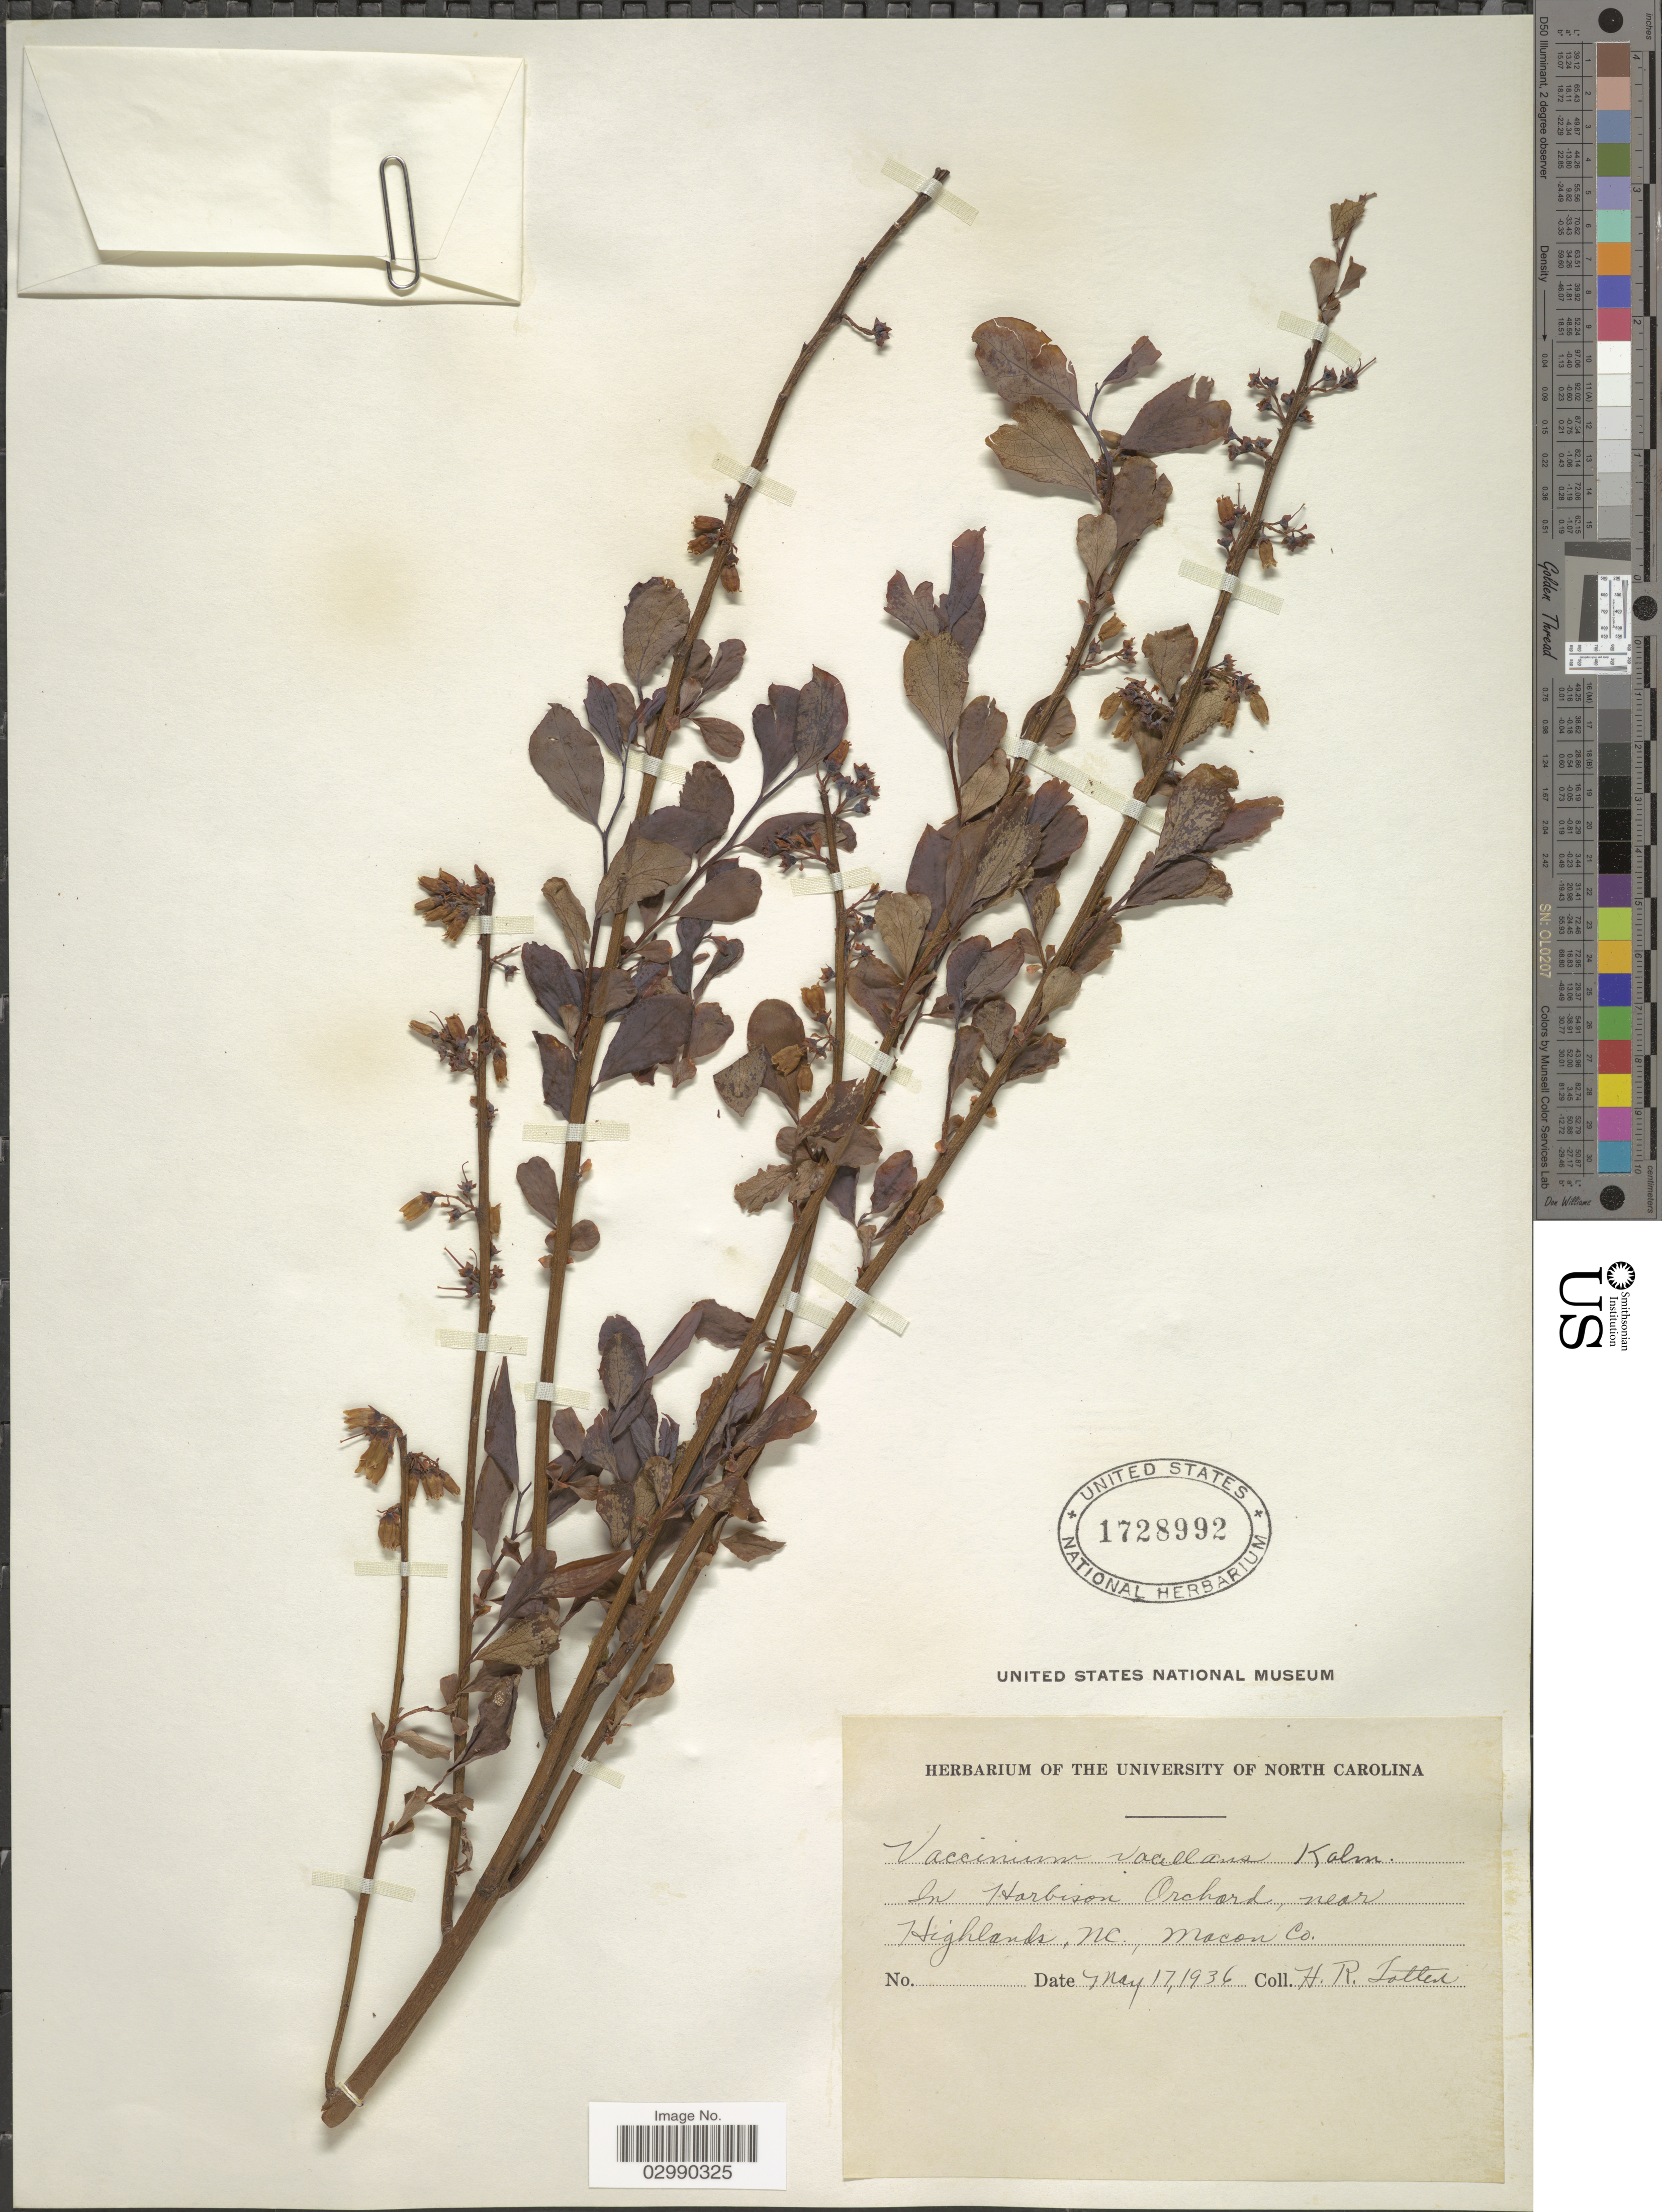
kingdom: Plantae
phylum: Tracheophyta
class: Magnoliopsida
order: Ericales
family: Ericaceae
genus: Vaccinium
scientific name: Vaccinium vacillans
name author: Kalm ex Torr.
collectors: H. Totten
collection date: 1936-05-17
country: United States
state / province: North Carolina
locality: In Harbison Orchord, near Highlands, Macon Co.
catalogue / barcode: US 1728992